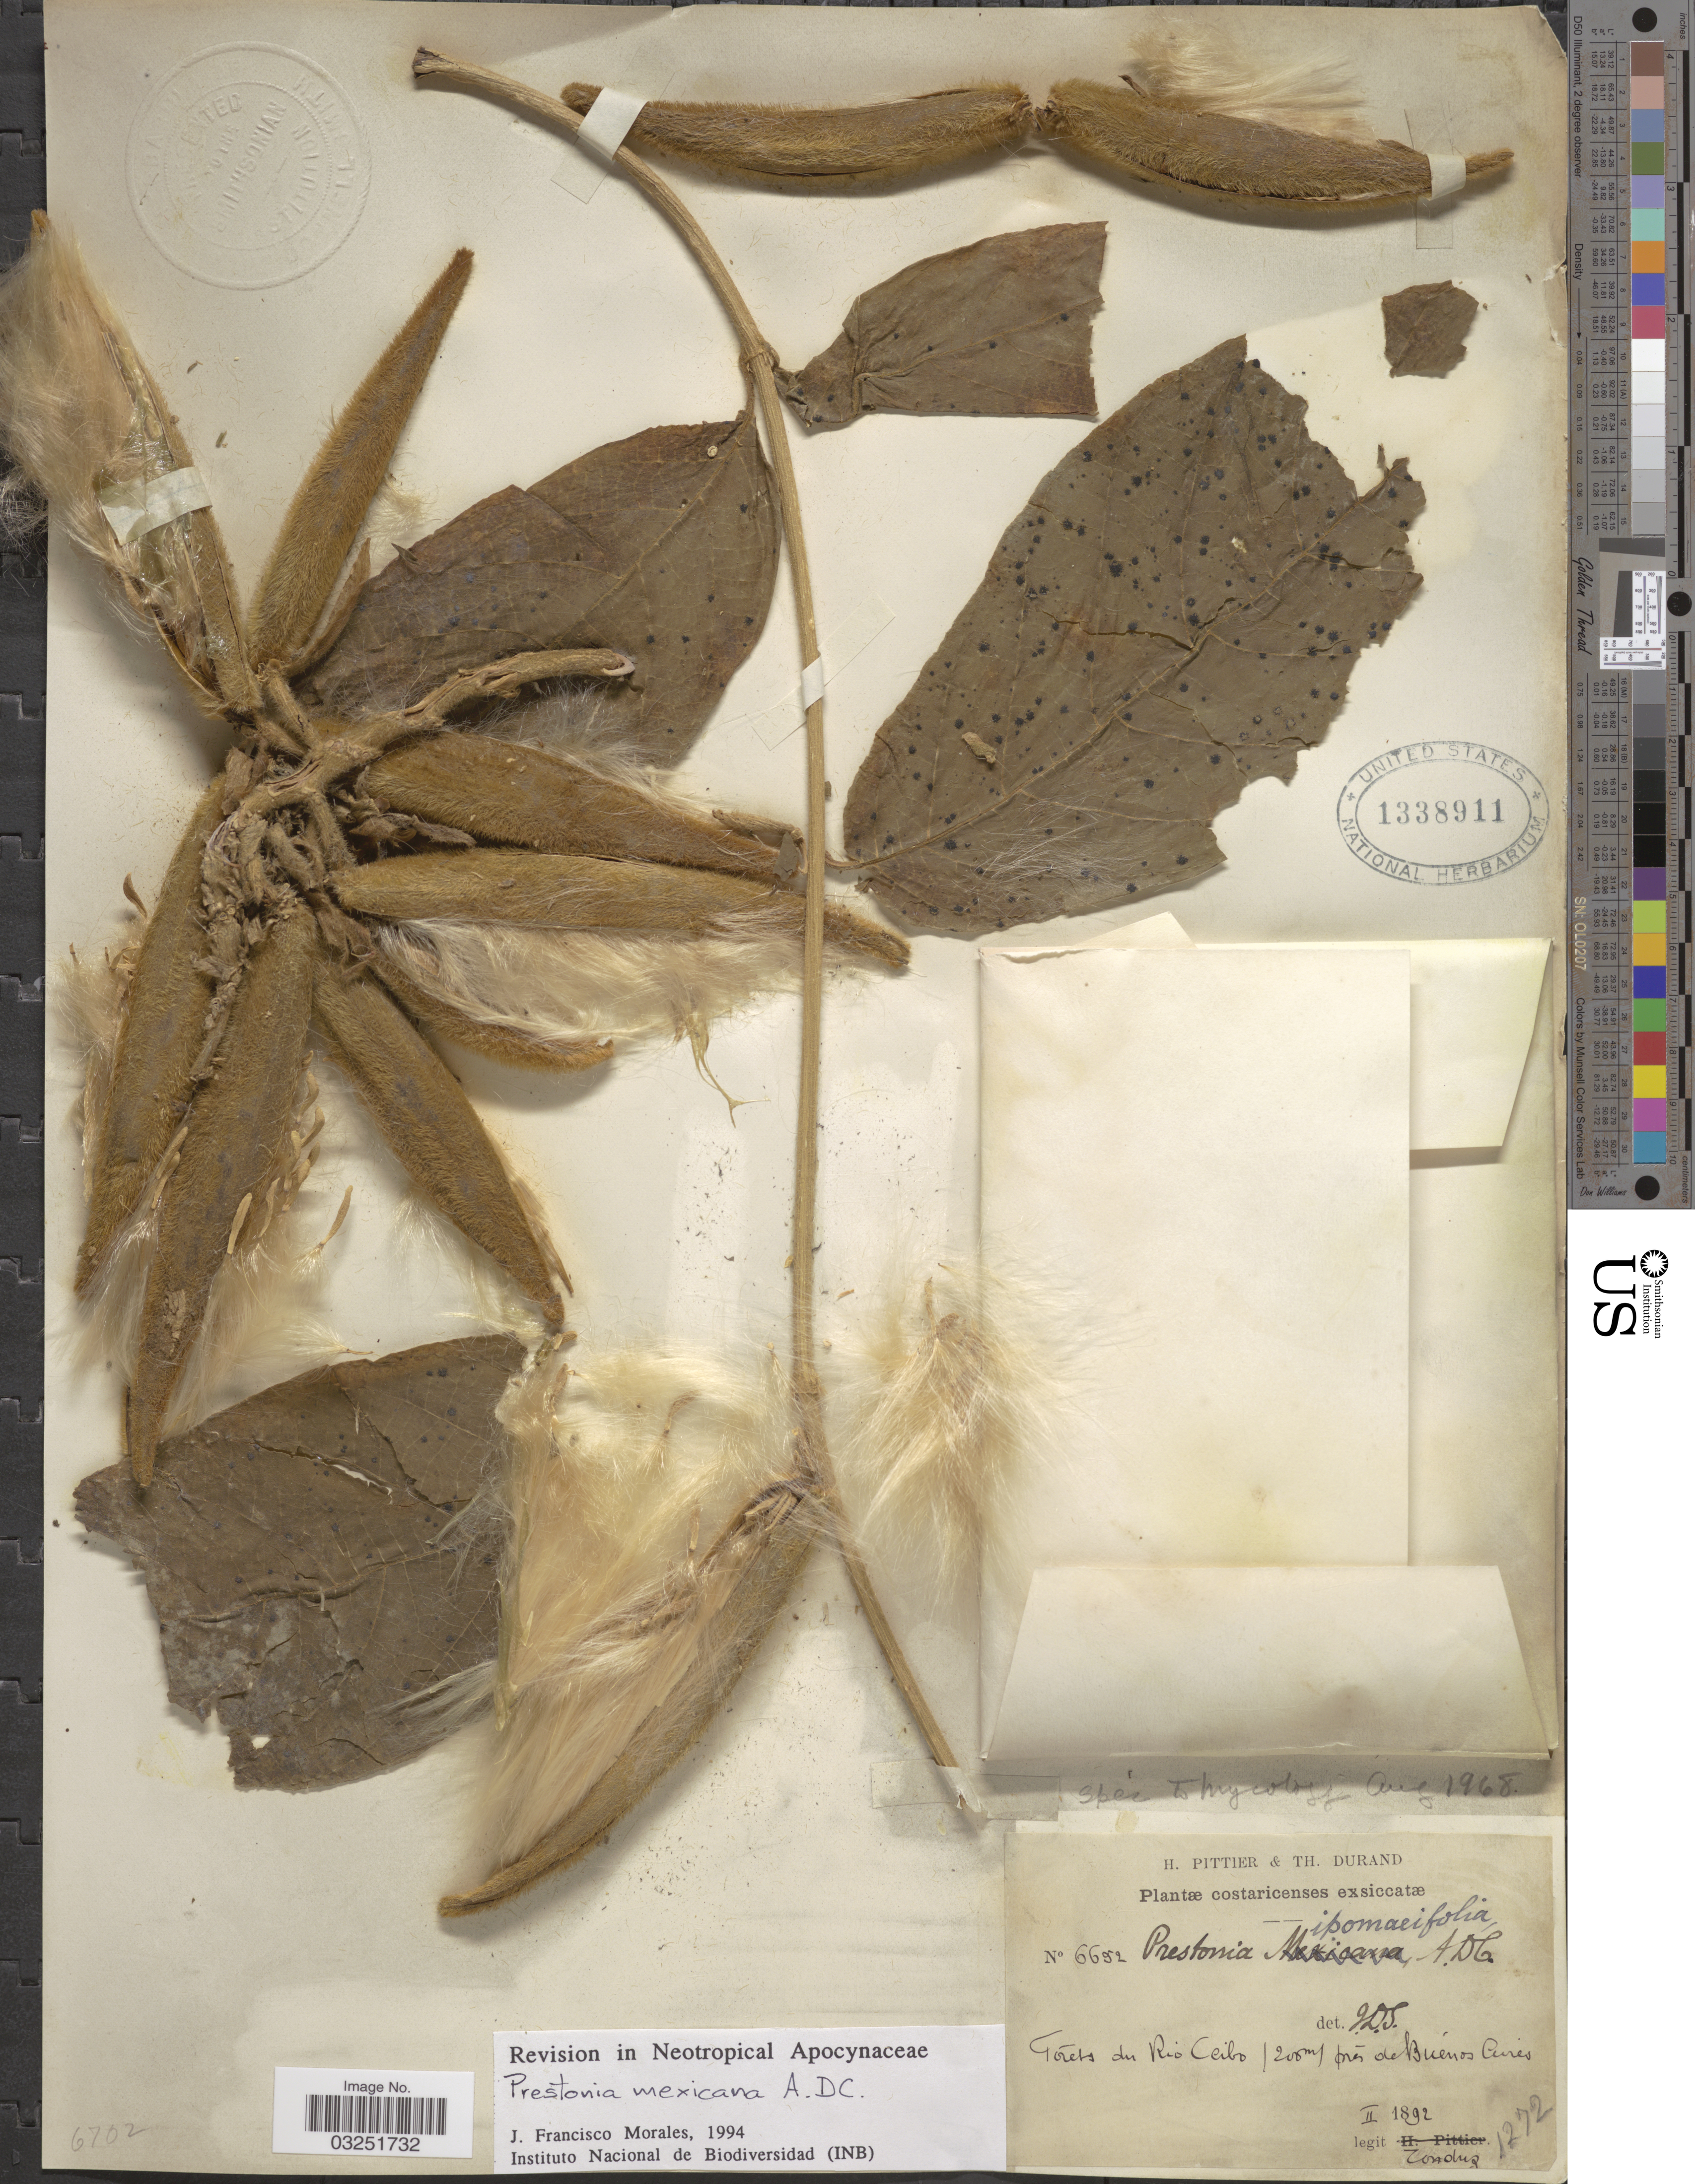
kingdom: Plantae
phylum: Tracheophyta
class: Magnoliopsida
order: Gentianales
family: Apocynaceae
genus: Prestonia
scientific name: Prestonia mexicana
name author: DC.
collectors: Tonduz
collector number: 6652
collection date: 1892-02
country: Costa Rica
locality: Forêts du Rio Ceibo, prés de Buenos Aires.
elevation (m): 200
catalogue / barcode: US 1338911